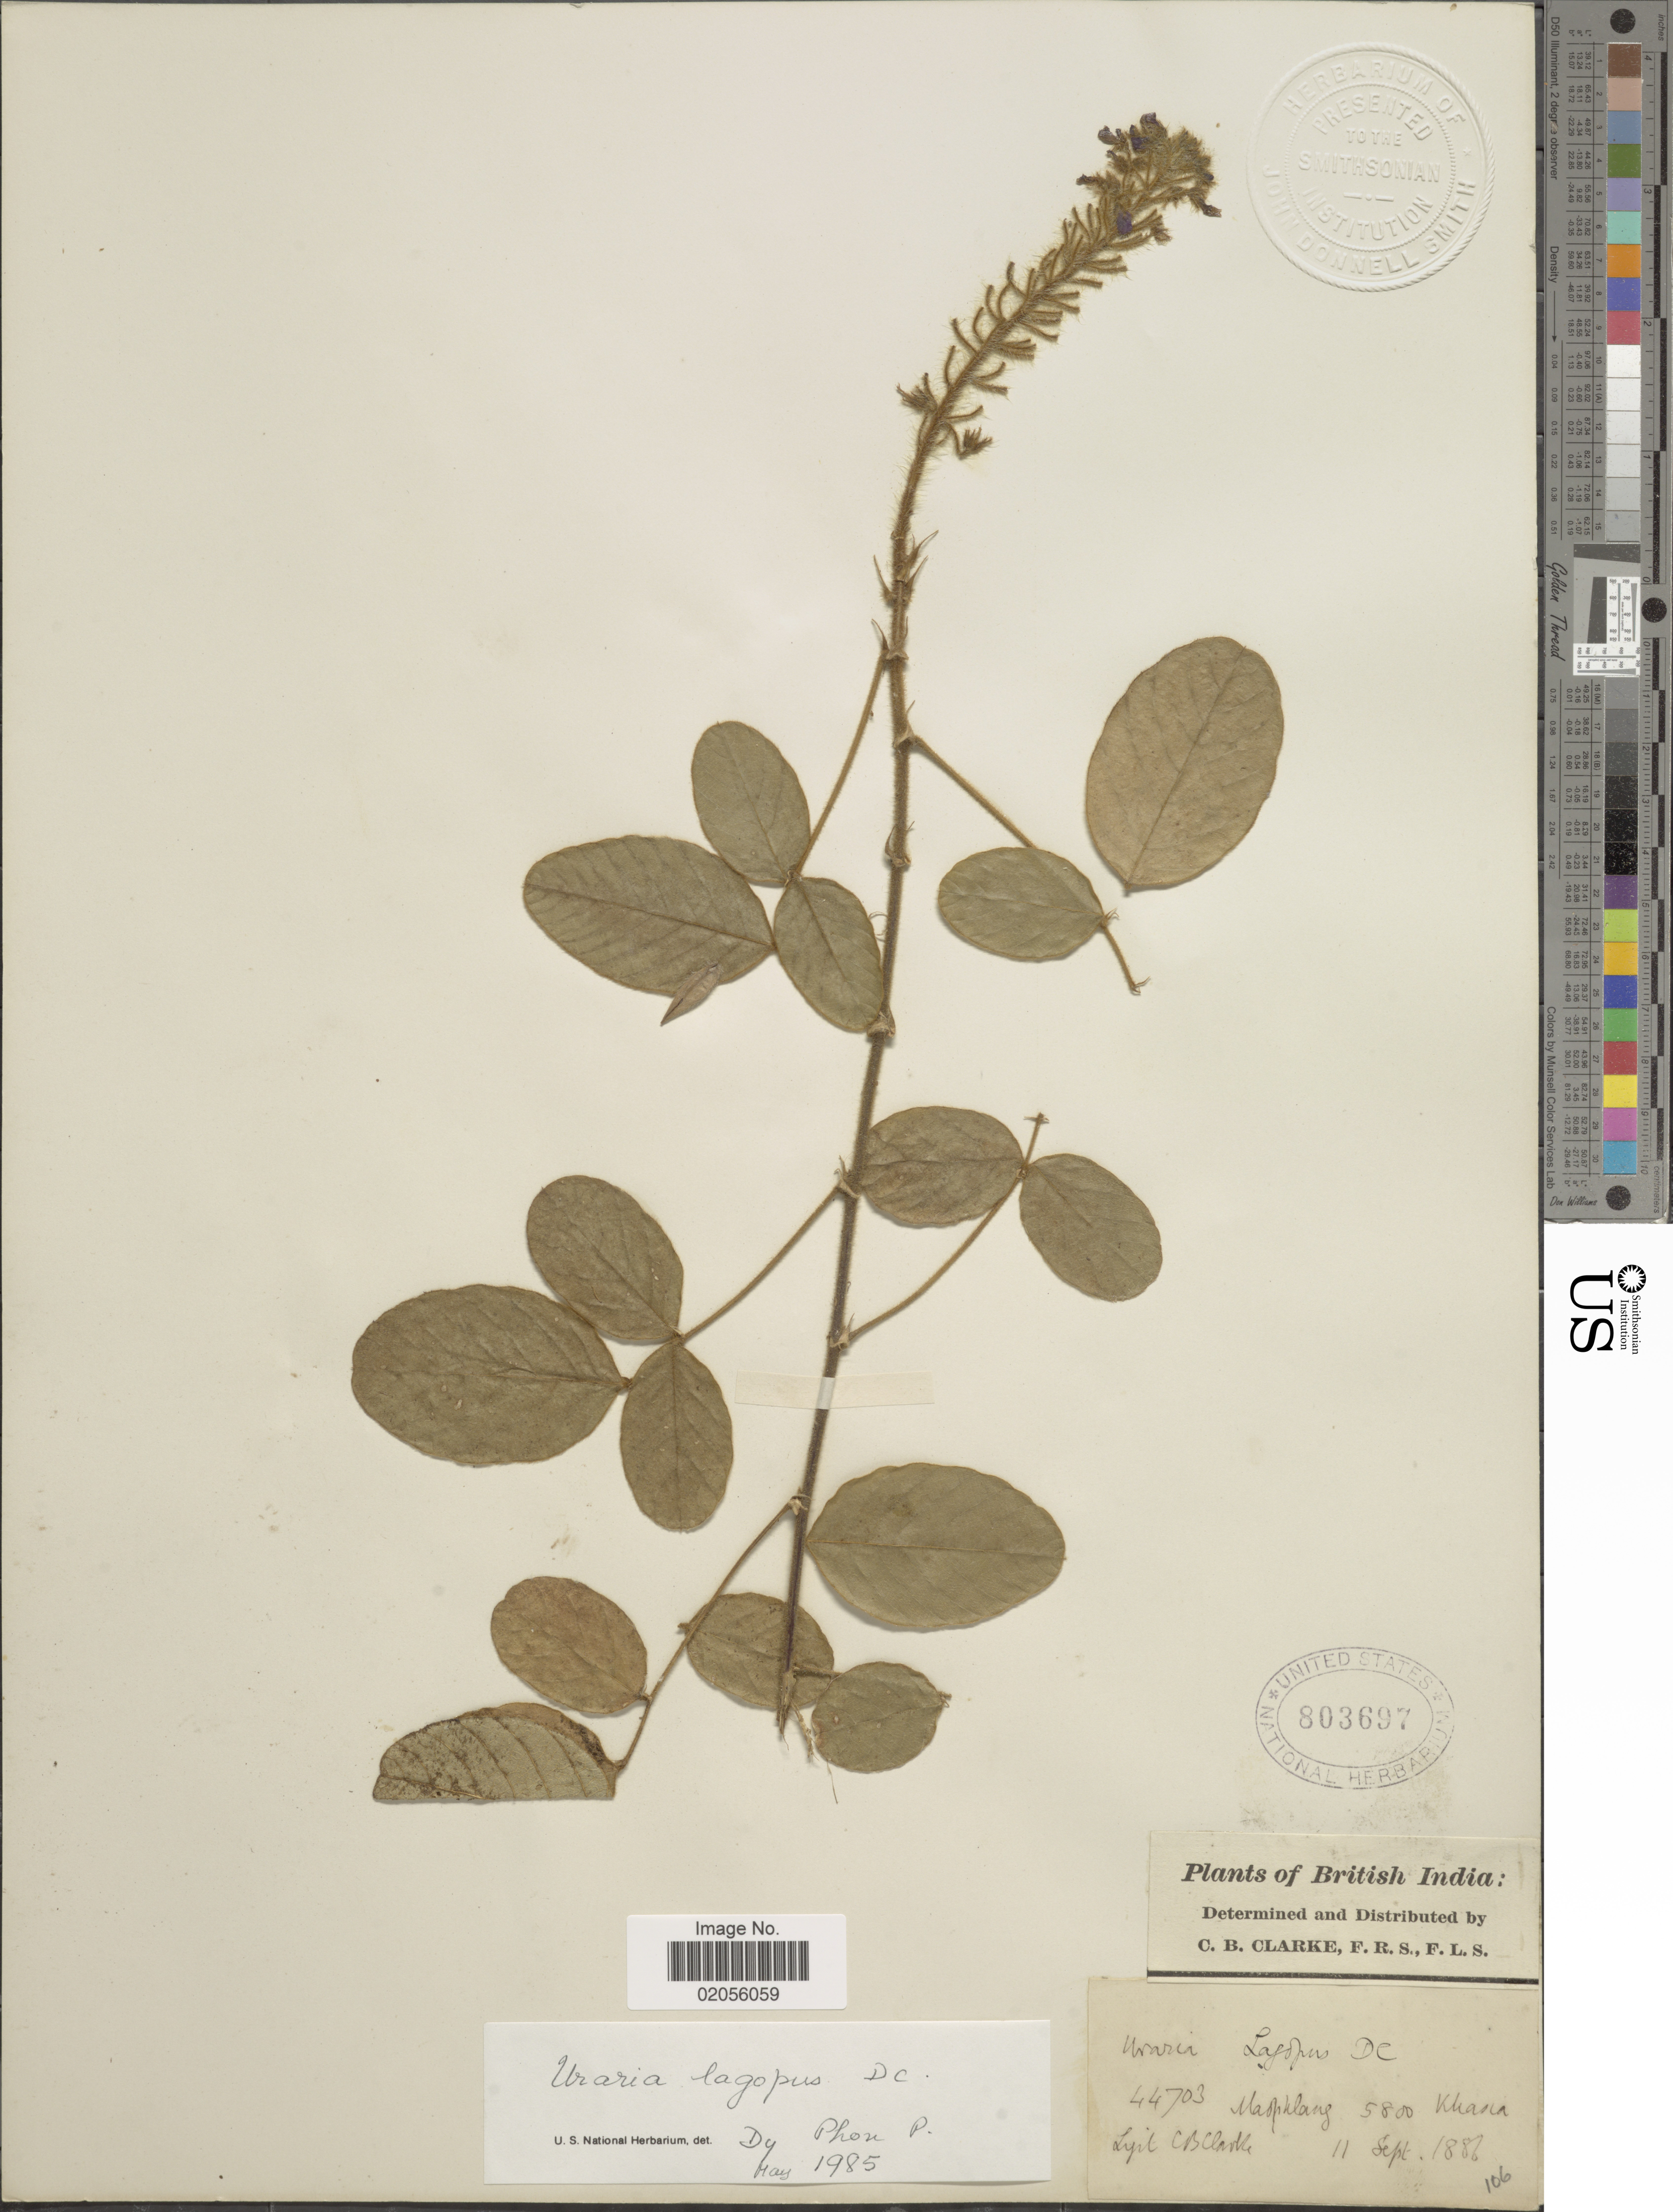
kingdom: Plantae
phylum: Tracheophyta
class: Magnoliopsida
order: Fabales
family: Fabaceae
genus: Uraria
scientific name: Uraria lagopus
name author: DC.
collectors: C. B. Clarke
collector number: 44703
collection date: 1886-09-11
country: India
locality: British India. Maophlang Khasia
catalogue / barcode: US 803697